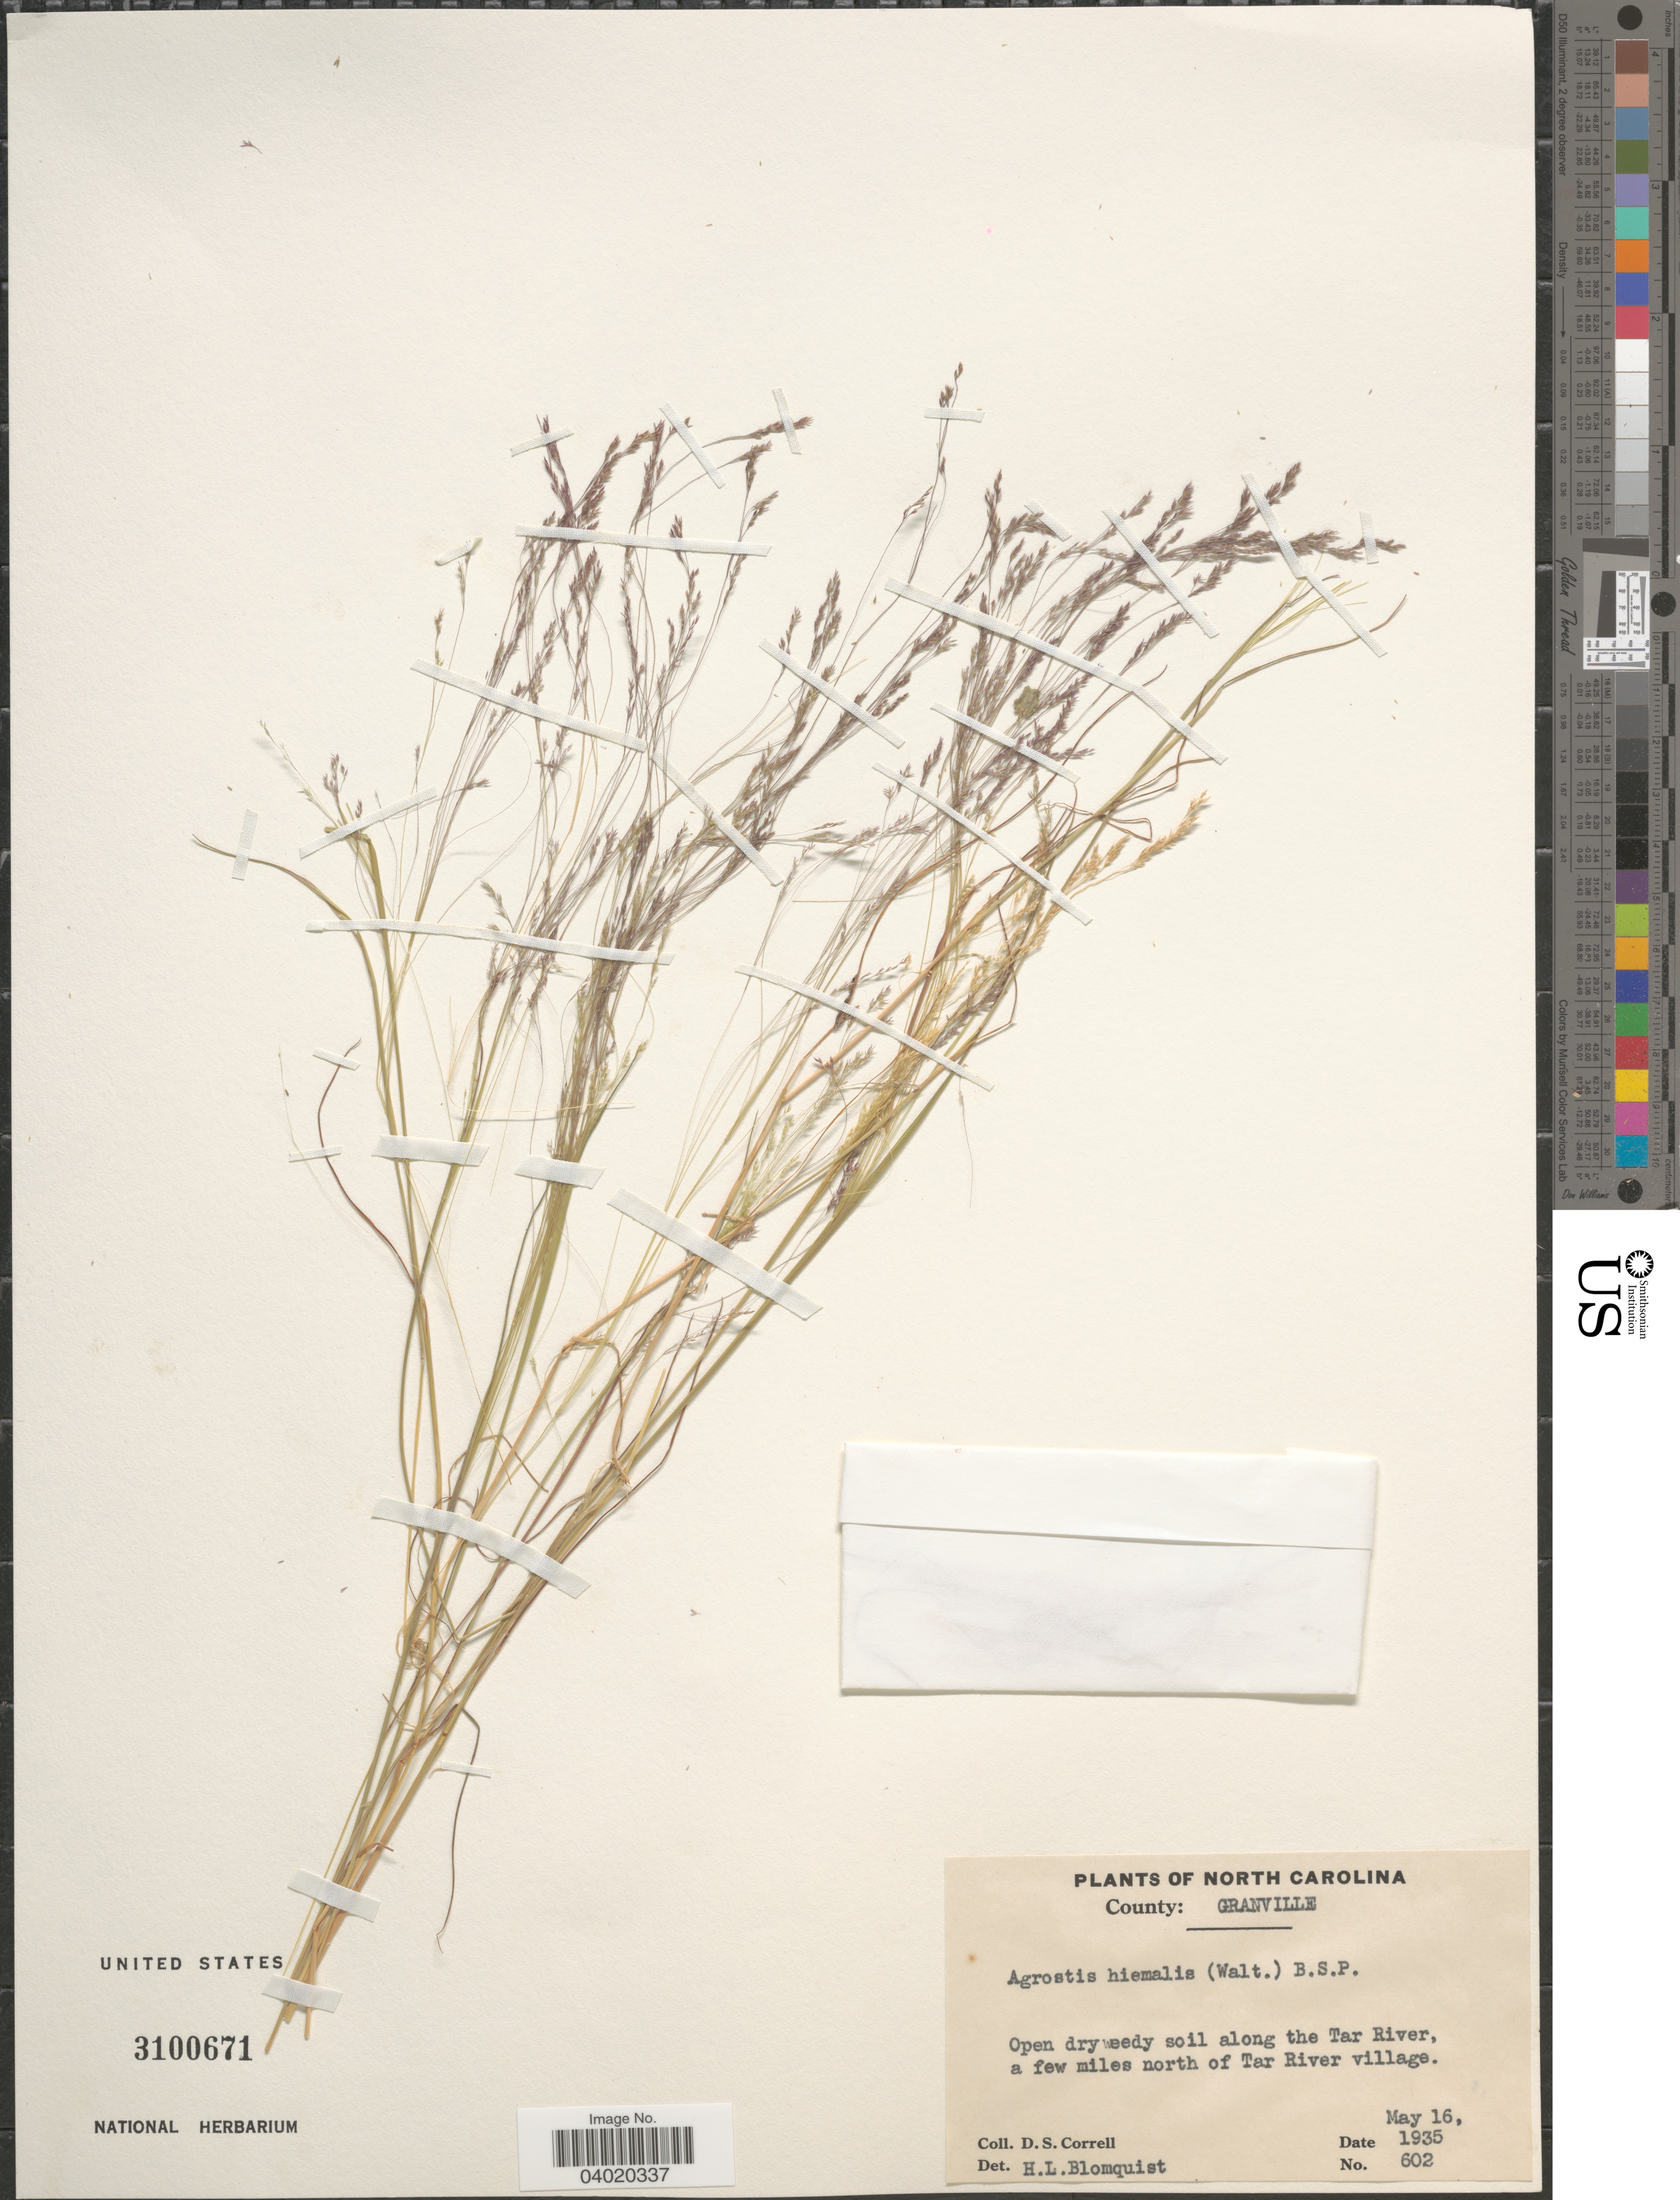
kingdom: Plantae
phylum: Tracheophyta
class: Liliopsida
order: Poales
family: Poaceae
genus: Agrostis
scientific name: Agrostis hyemalis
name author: (Walter) Britton et al.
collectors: D. S. Correll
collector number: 602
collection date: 1935-05-16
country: United States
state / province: North Carolina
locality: County: Granville. Along the Tar River, a few miles north of Tar River village.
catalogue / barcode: US 3100671